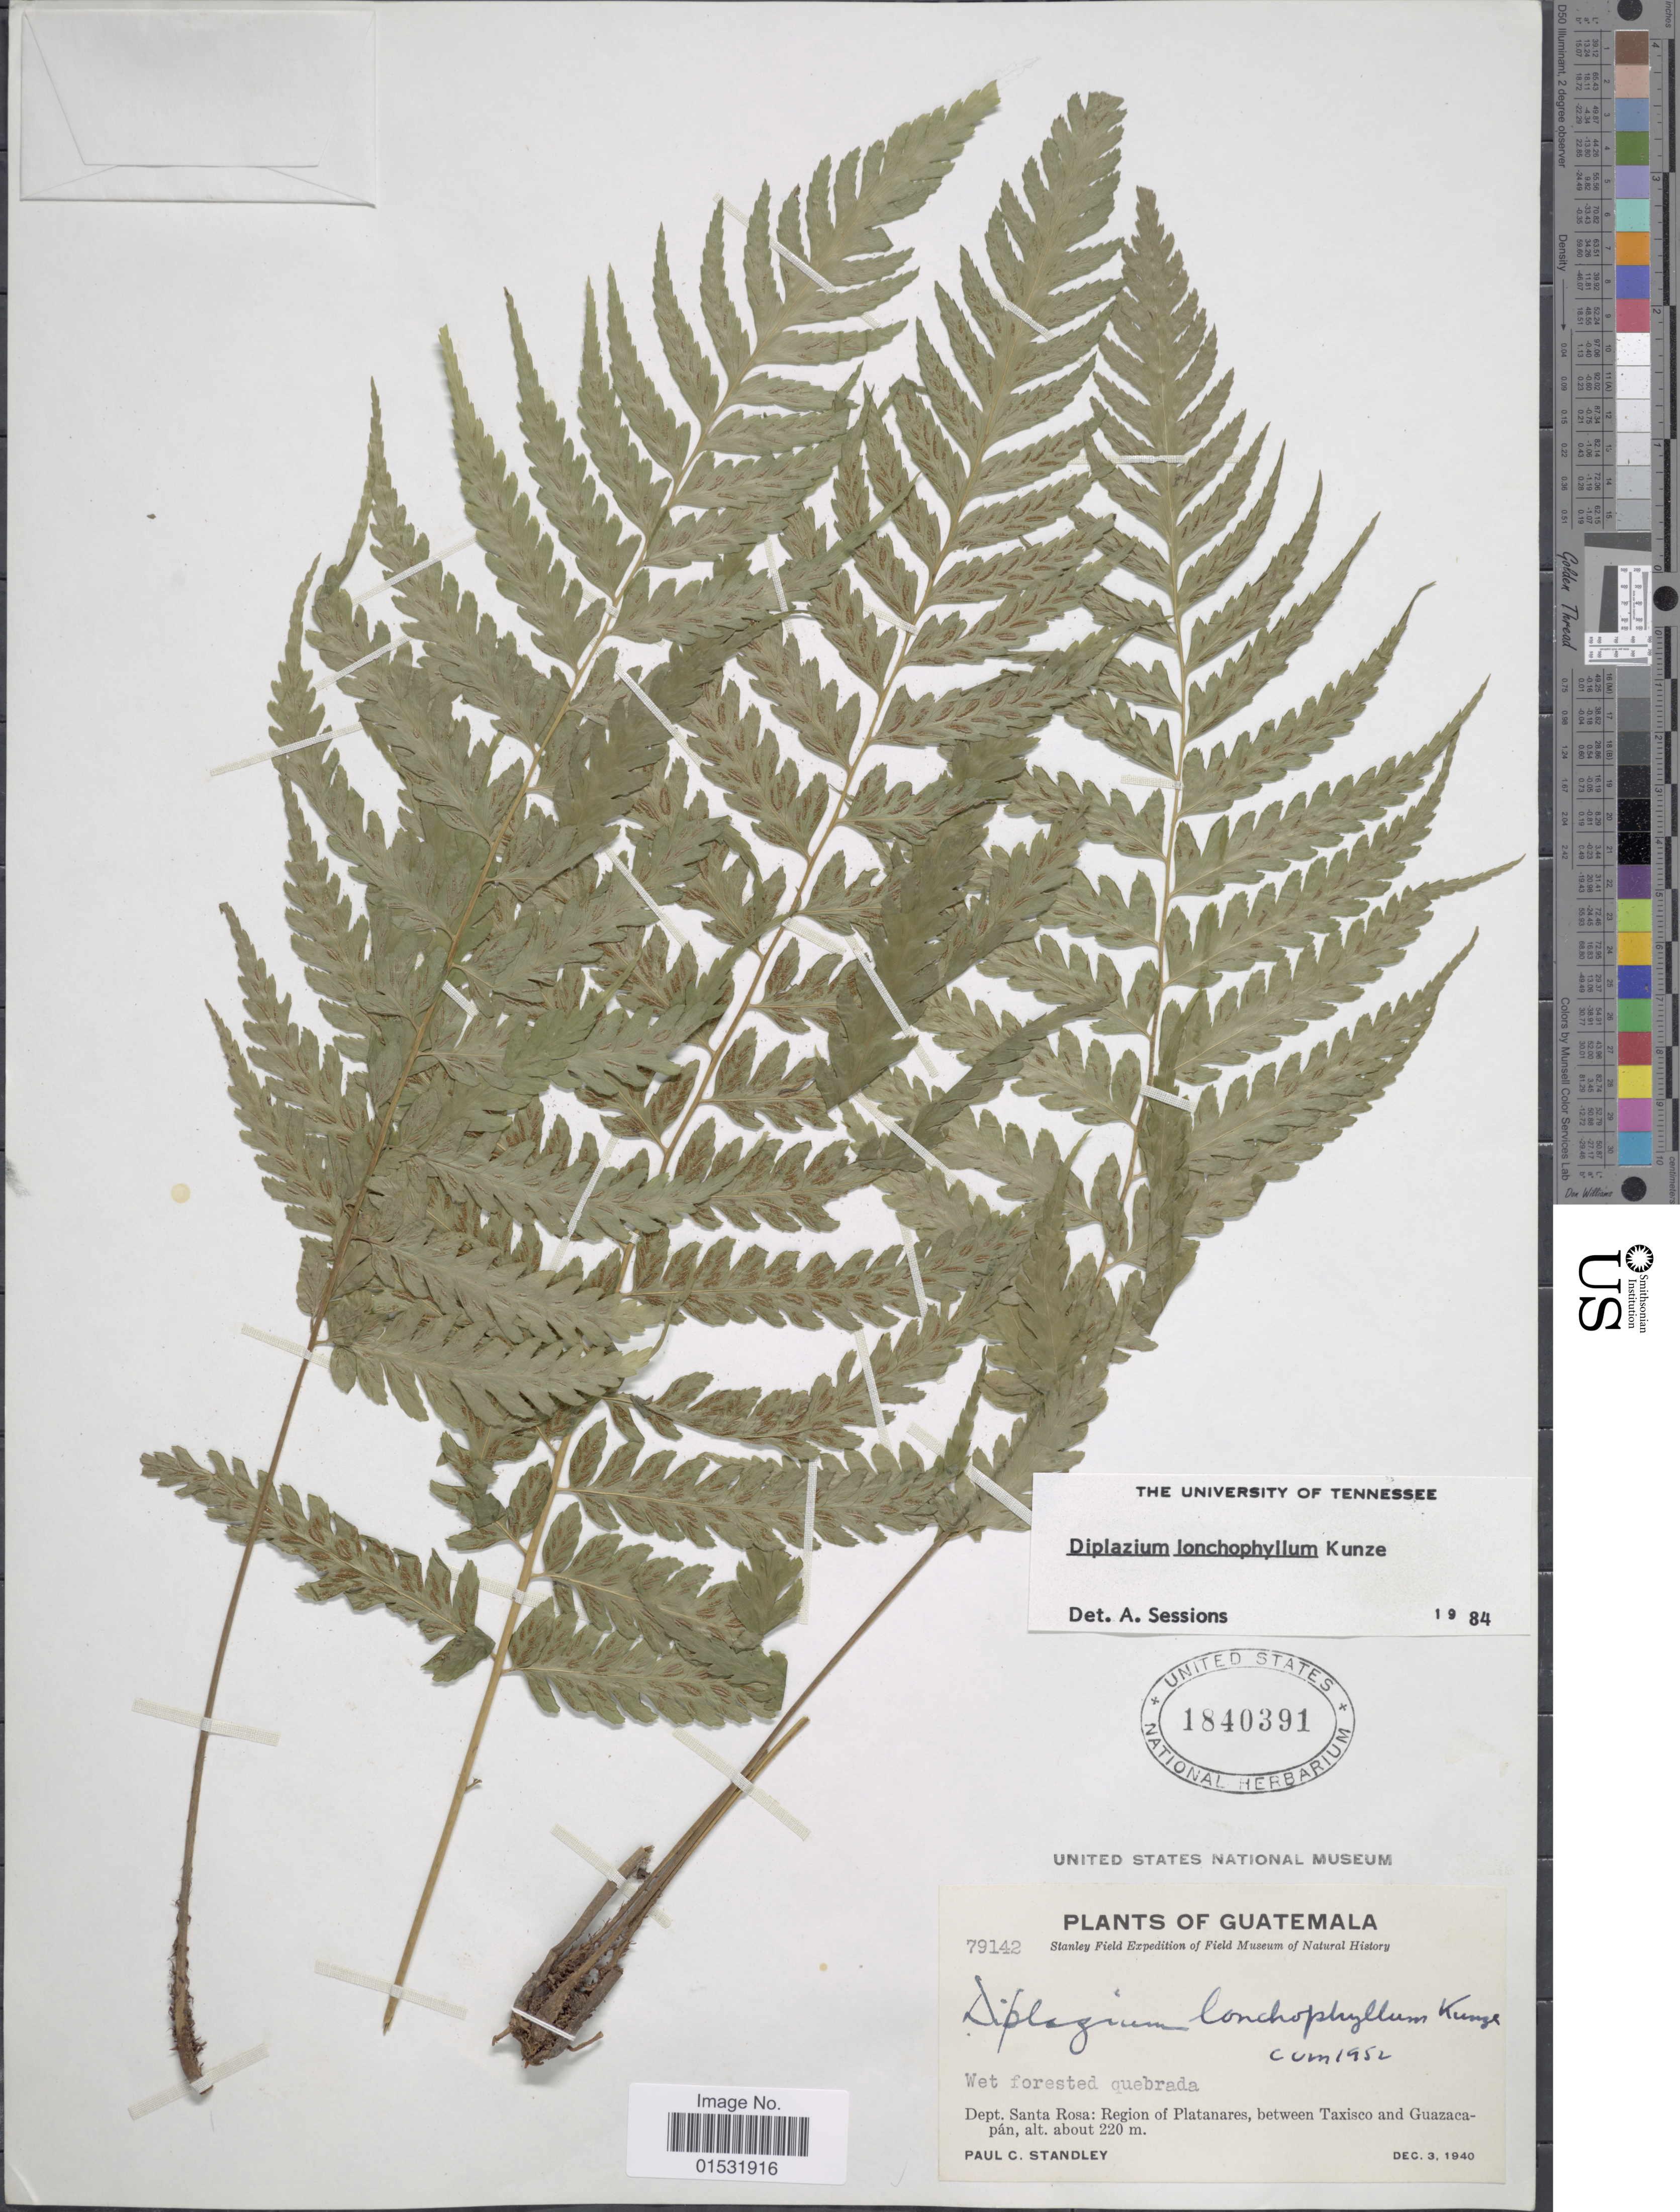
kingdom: Plantae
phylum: Tracheophyta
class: Polypodiopsida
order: Polypodiales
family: Athyriaceae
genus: Diplazium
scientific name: Diplazium lonchophyllum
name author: Kunze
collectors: P. C. Standley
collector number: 79142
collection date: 1940-12-03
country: Guatemala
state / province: Santa Rosa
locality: Region of Platanares, between Taxisco and Guazacapán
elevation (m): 220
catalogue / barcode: US 1840391